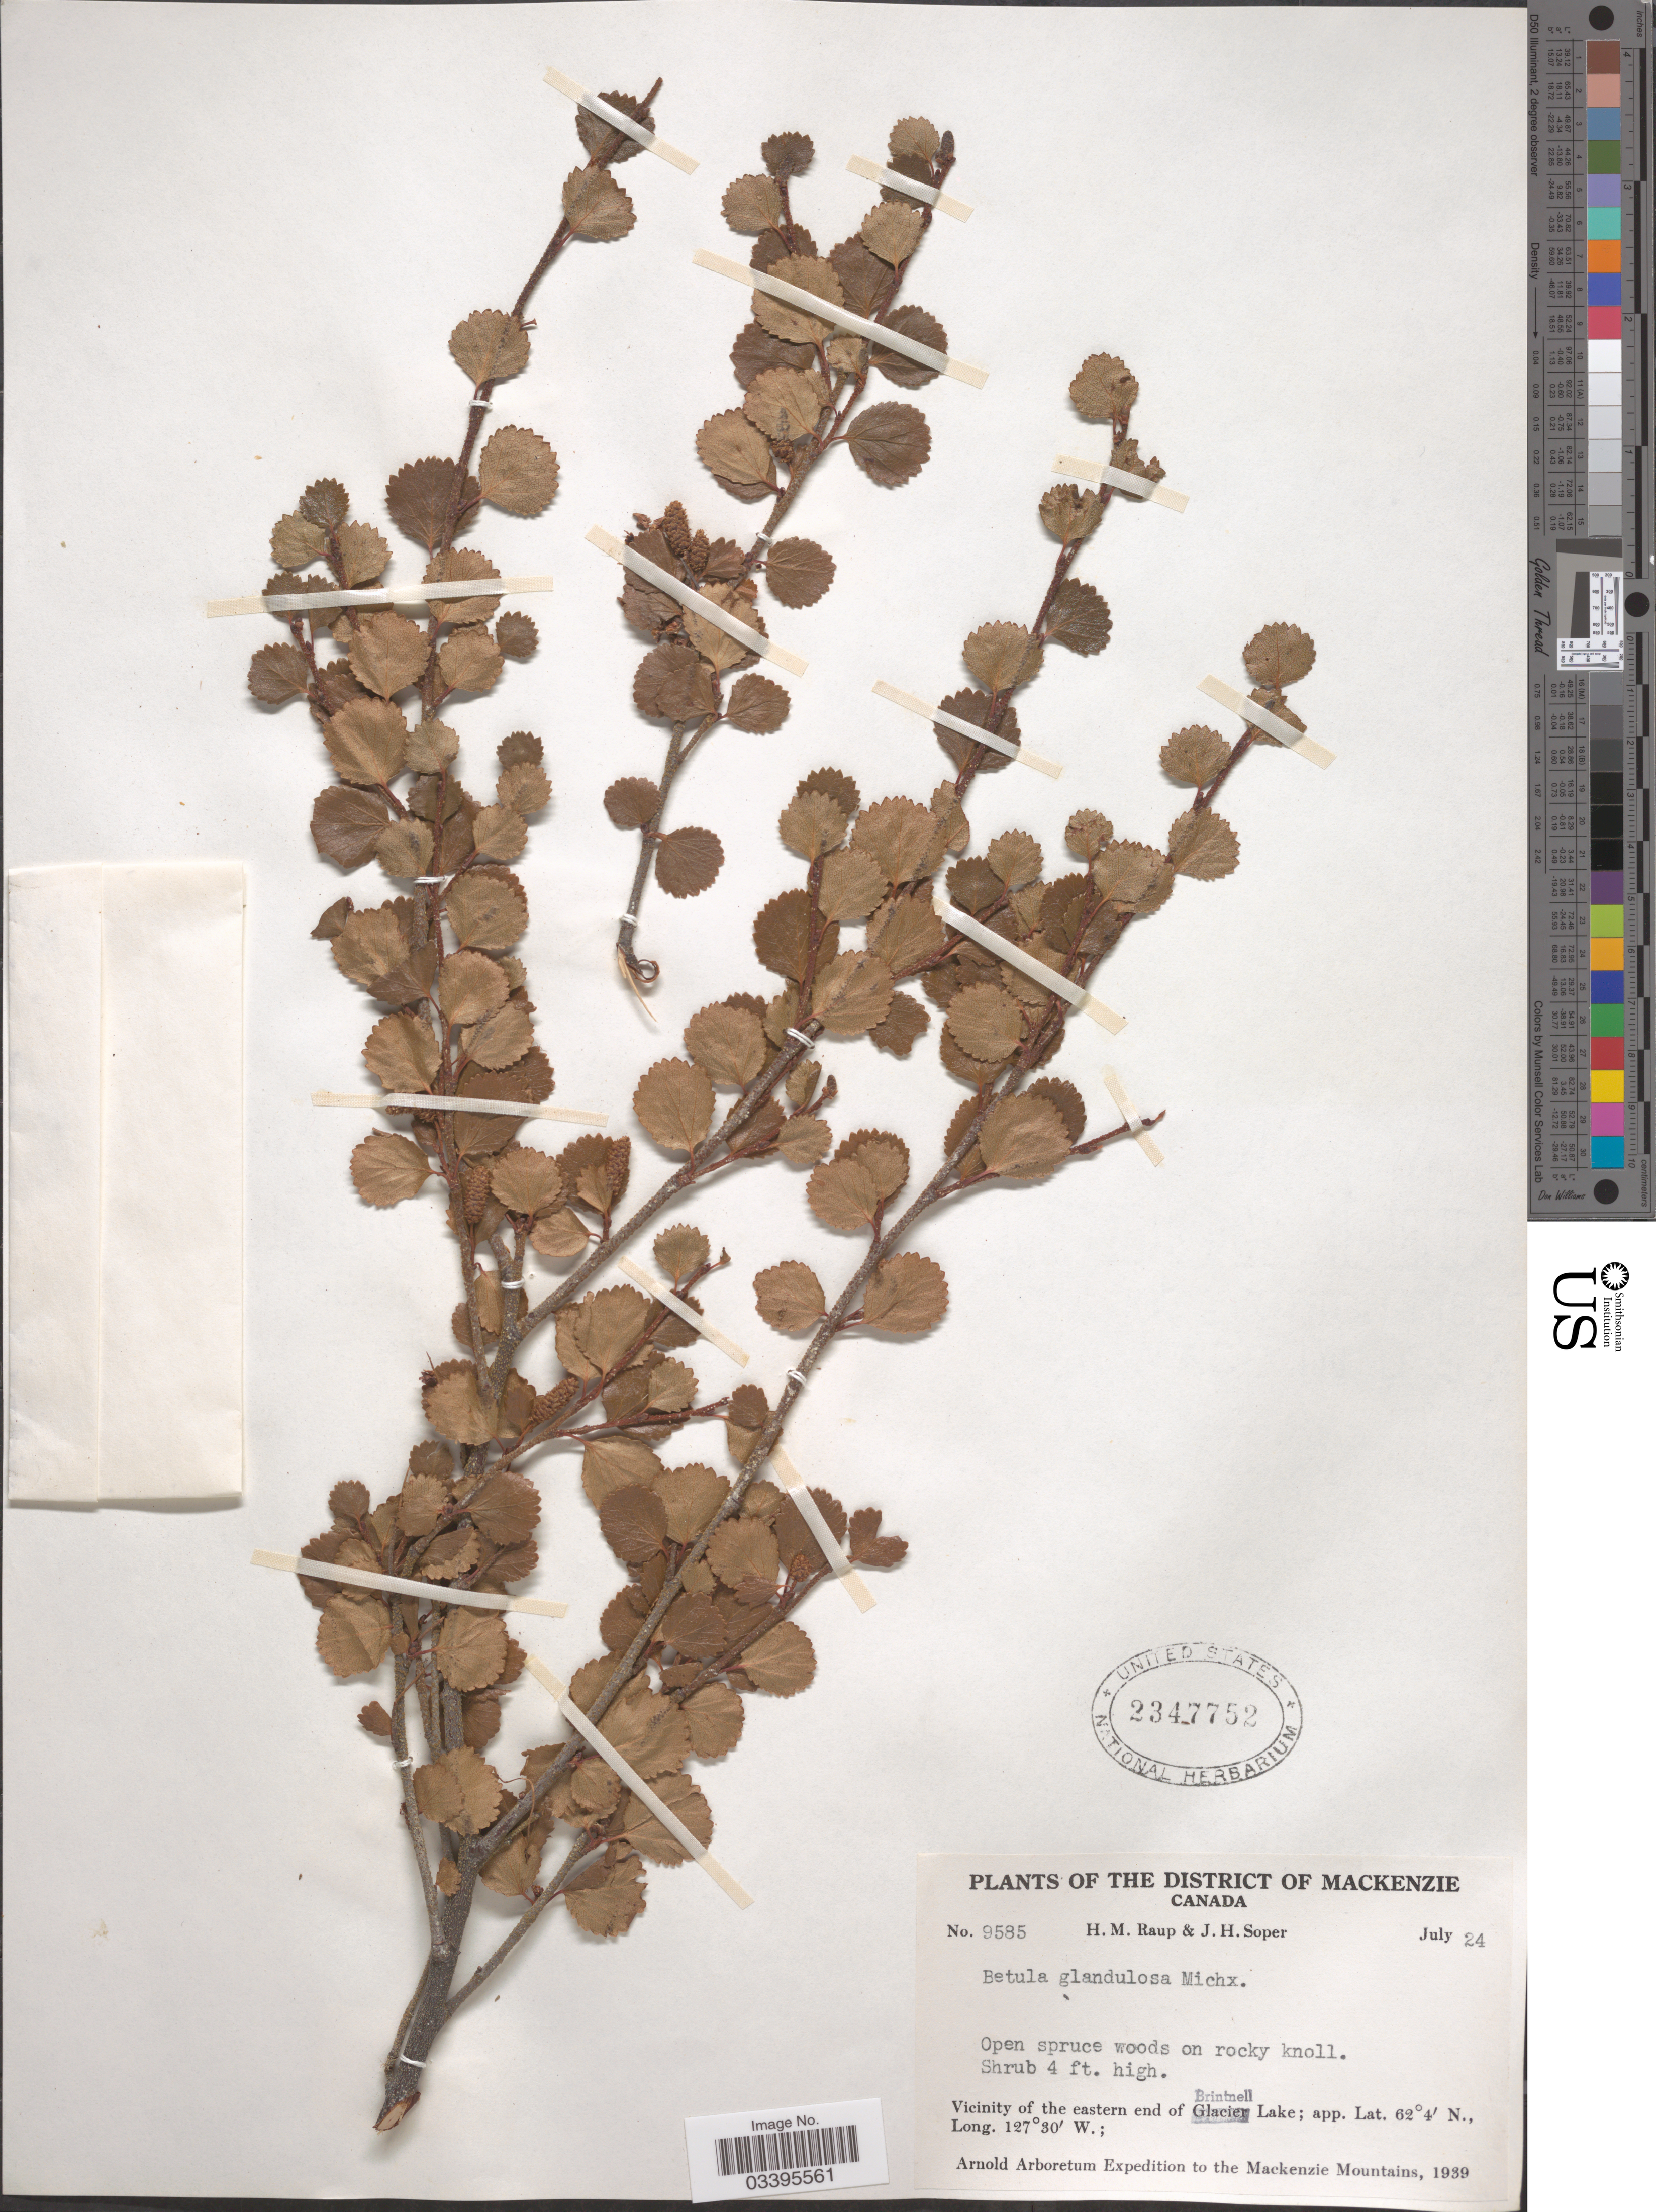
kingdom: Plantae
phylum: Tracheophyta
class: Magnoliopsida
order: Fagales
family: Betulaceae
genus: Betula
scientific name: Betula glandulosa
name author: Michx.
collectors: H. Raup & J. H. Soper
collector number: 9585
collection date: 1939-07-24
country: Canada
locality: The District of Mackenzie. Vicinity of the eastern end of Brintnell Lake.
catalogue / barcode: US 2347752